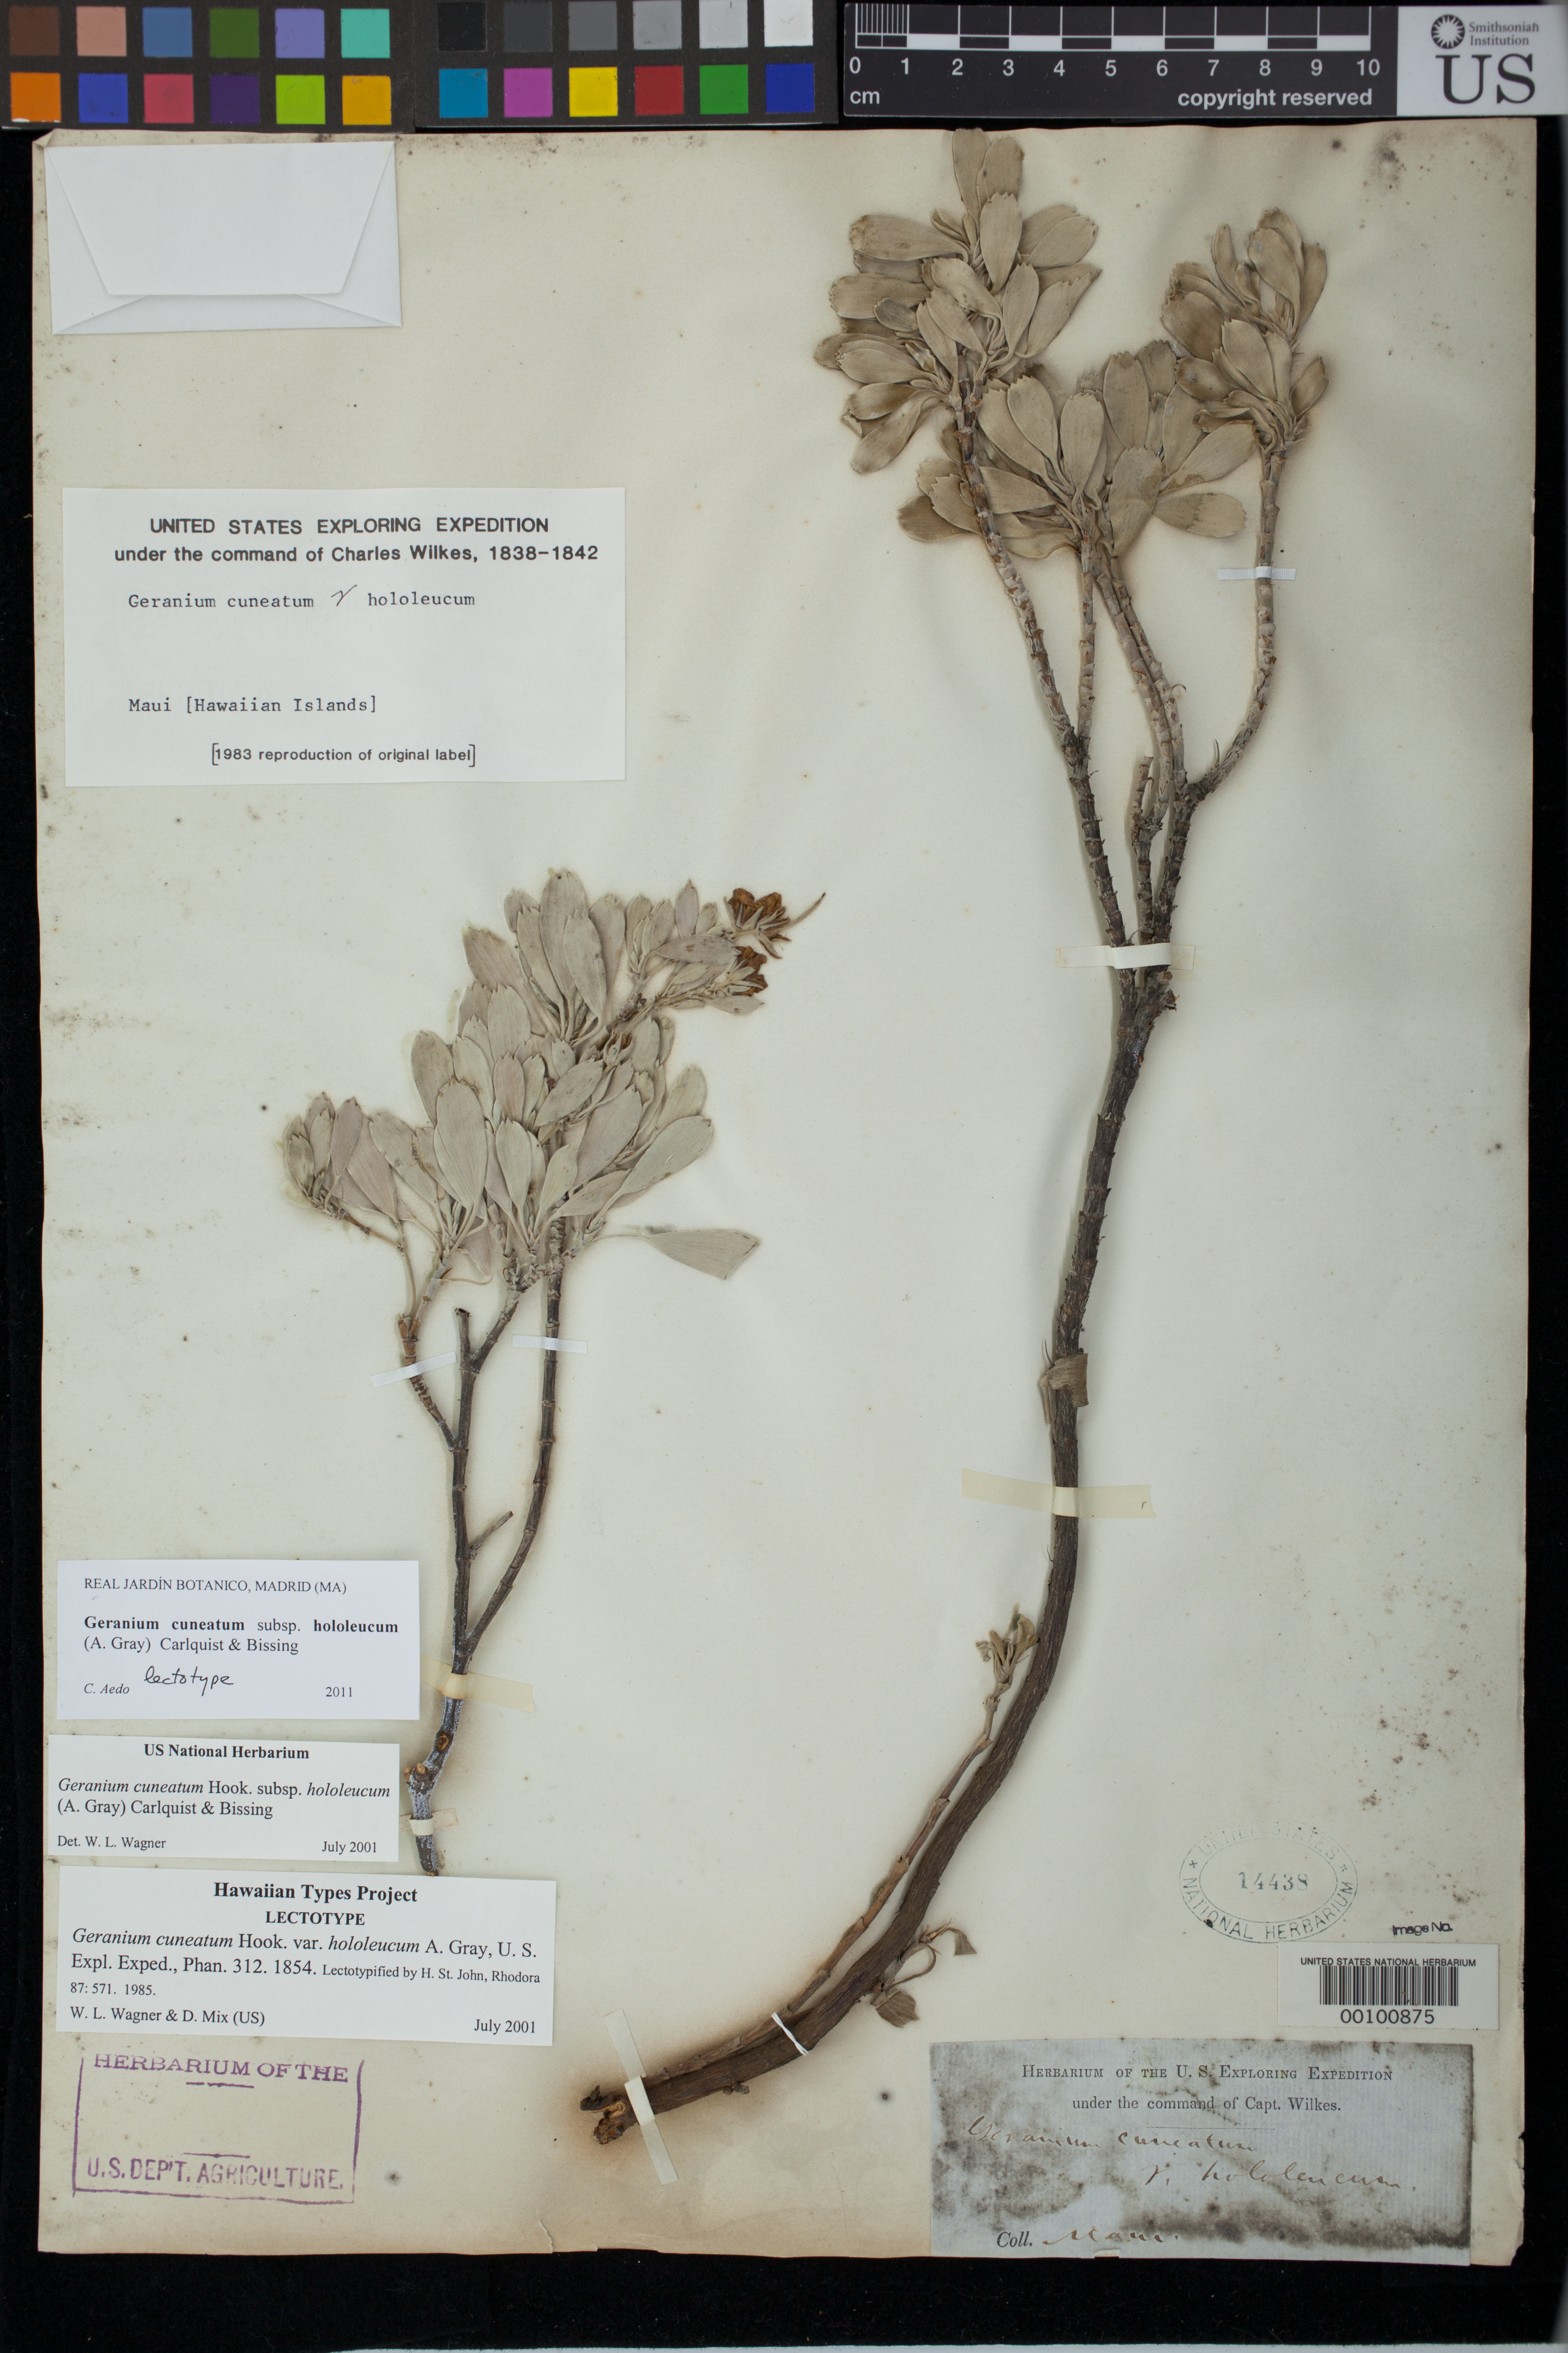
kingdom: Plantae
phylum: Tracheophyta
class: Magnoliopsida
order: Geraniales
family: Geraniaceae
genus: Geranium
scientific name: Geranium cuneatum var. hololeucum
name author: A. Gray in Wilkes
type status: Lectotype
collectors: Wilkes Explor. Exped.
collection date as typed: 1838 to -- --- 1842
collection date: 1838/1842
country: United States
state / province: Hawaii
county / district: Maui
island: Maui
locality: Maui.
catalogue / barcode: US 14438